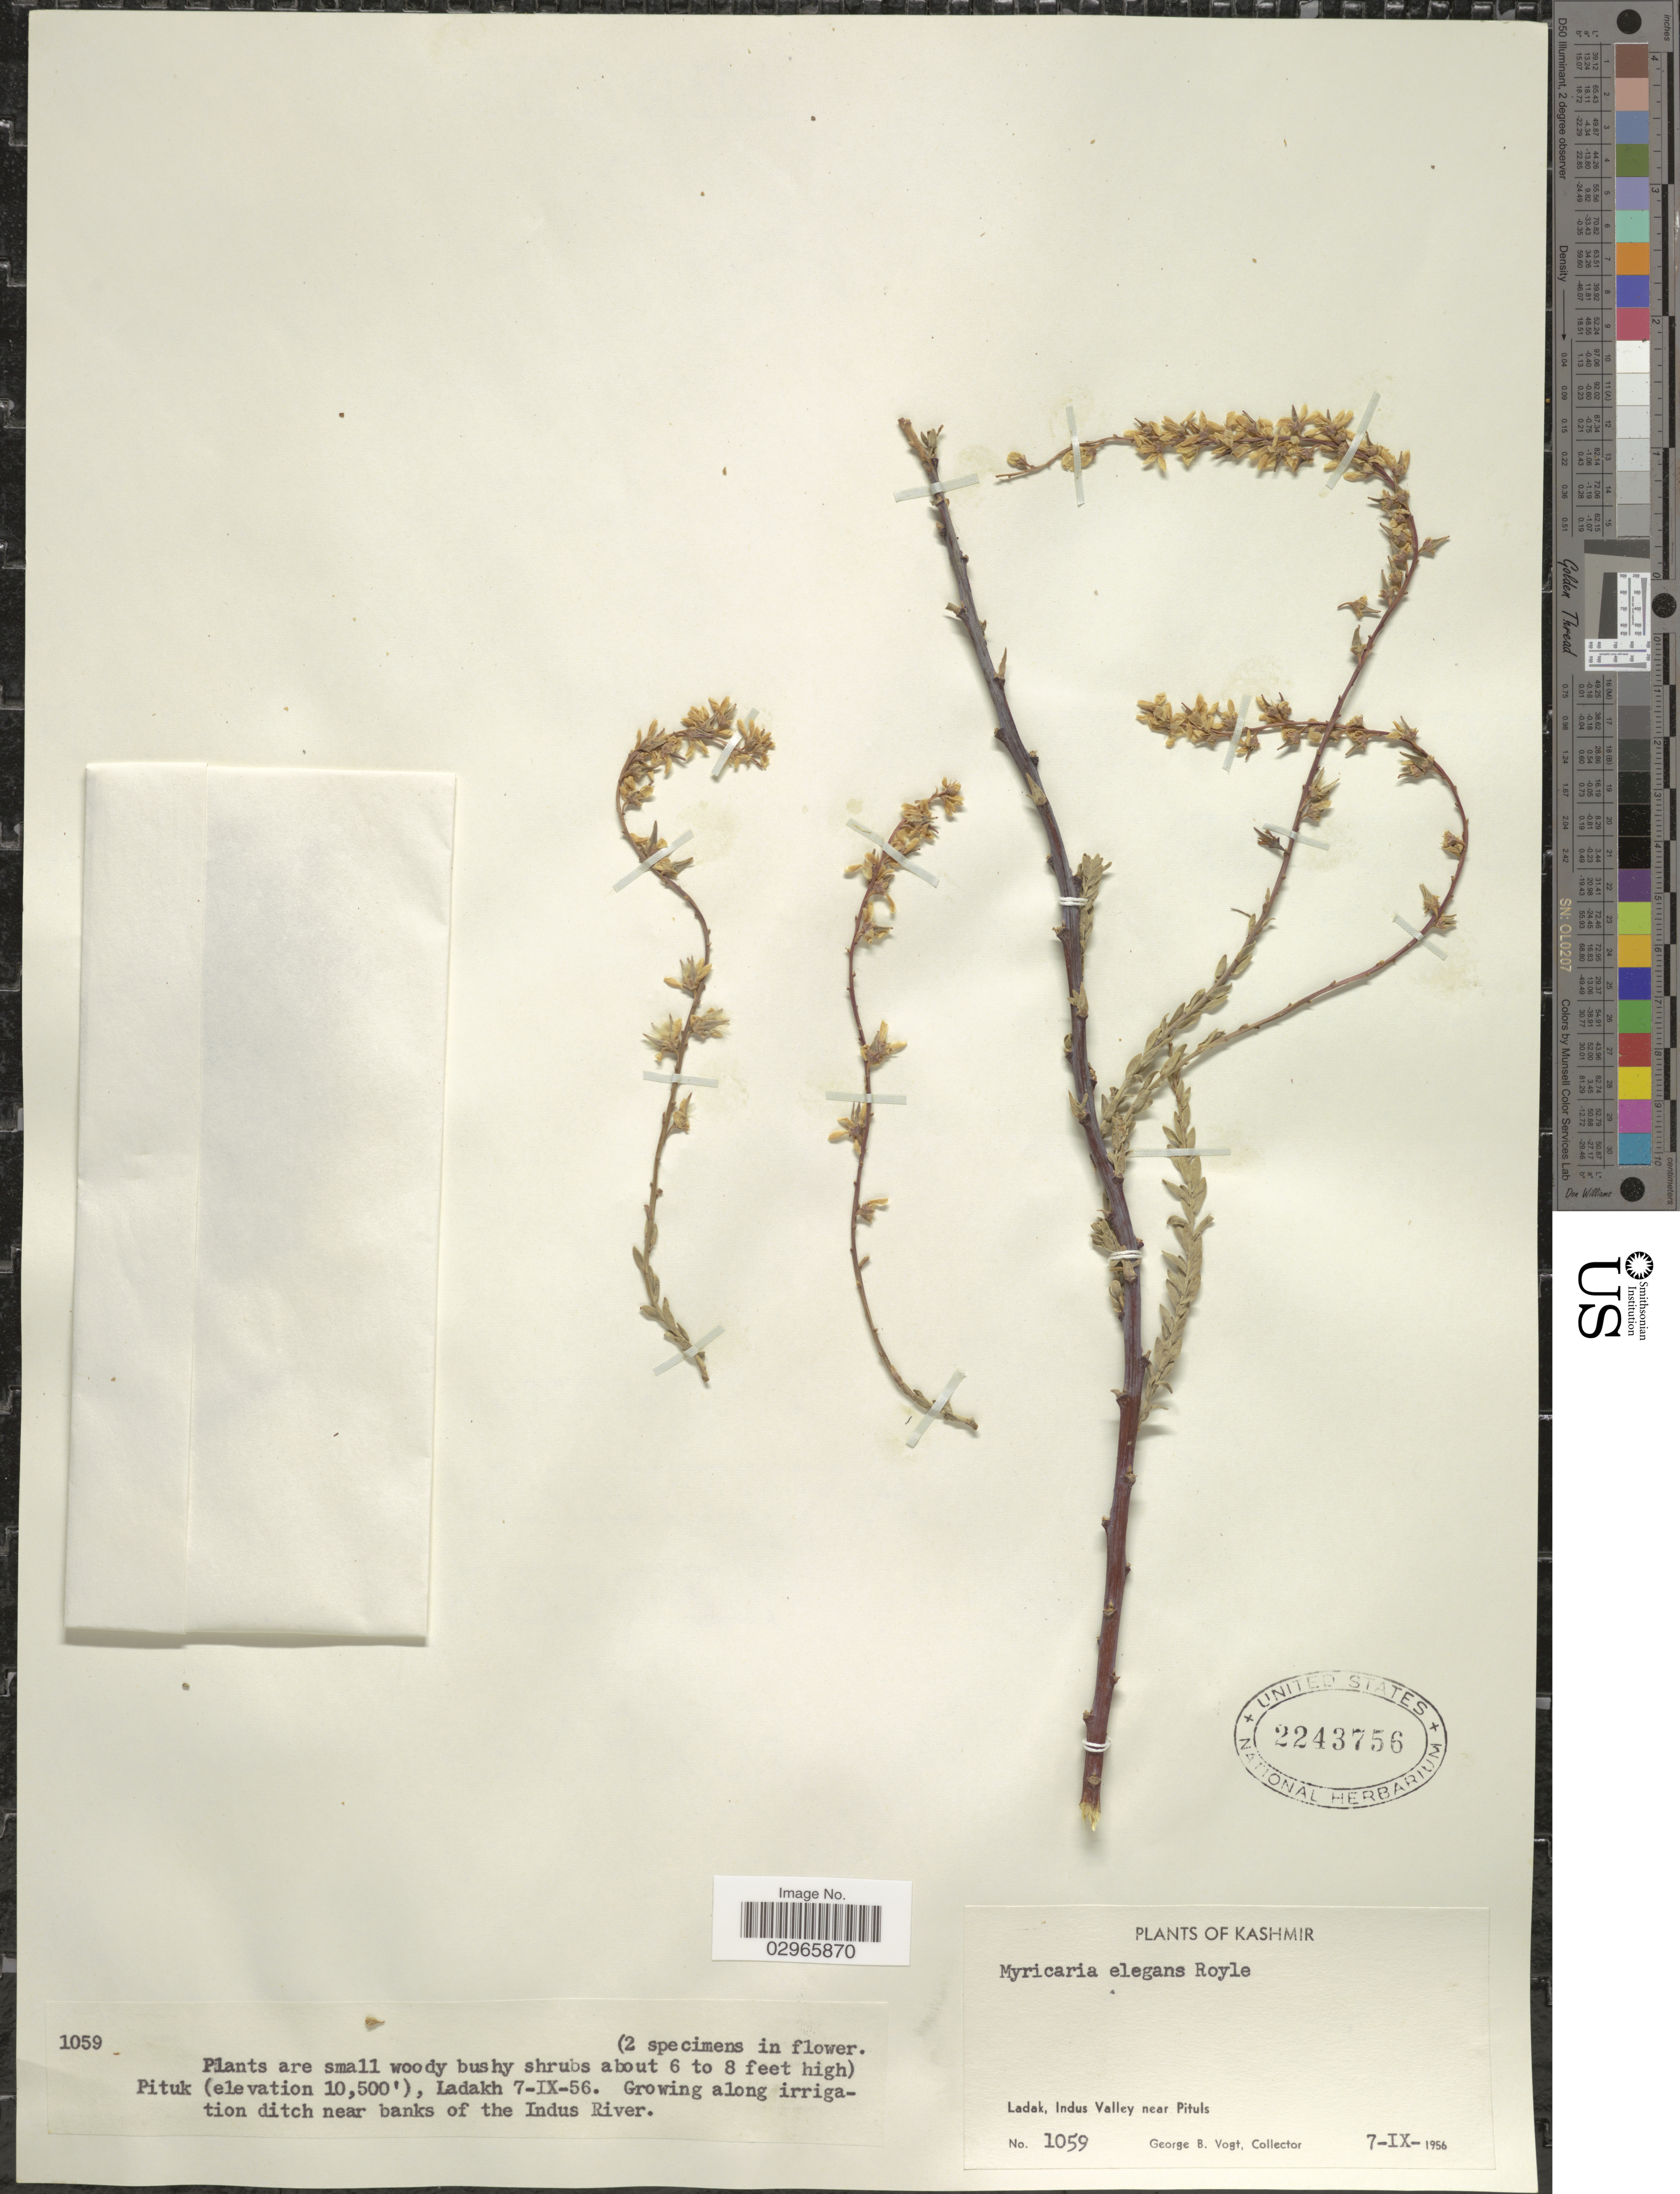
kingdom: Plantae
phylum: Tracheophyta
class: Magnoliopsida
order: Caryophyllales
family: Tamaricaceae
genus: Myrtama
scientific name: Myrtama elegans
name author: (Royle) Kinzik.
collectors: G. B. Vogt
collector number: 1059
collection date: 1956-09-07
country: India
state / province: Ladakh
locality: Pituk. Kashmir. Ladak, Indus Valley near Pituls. Growing along irrigation ditch near banks of the Indus River.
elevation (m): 3200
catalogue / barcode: US 2243756